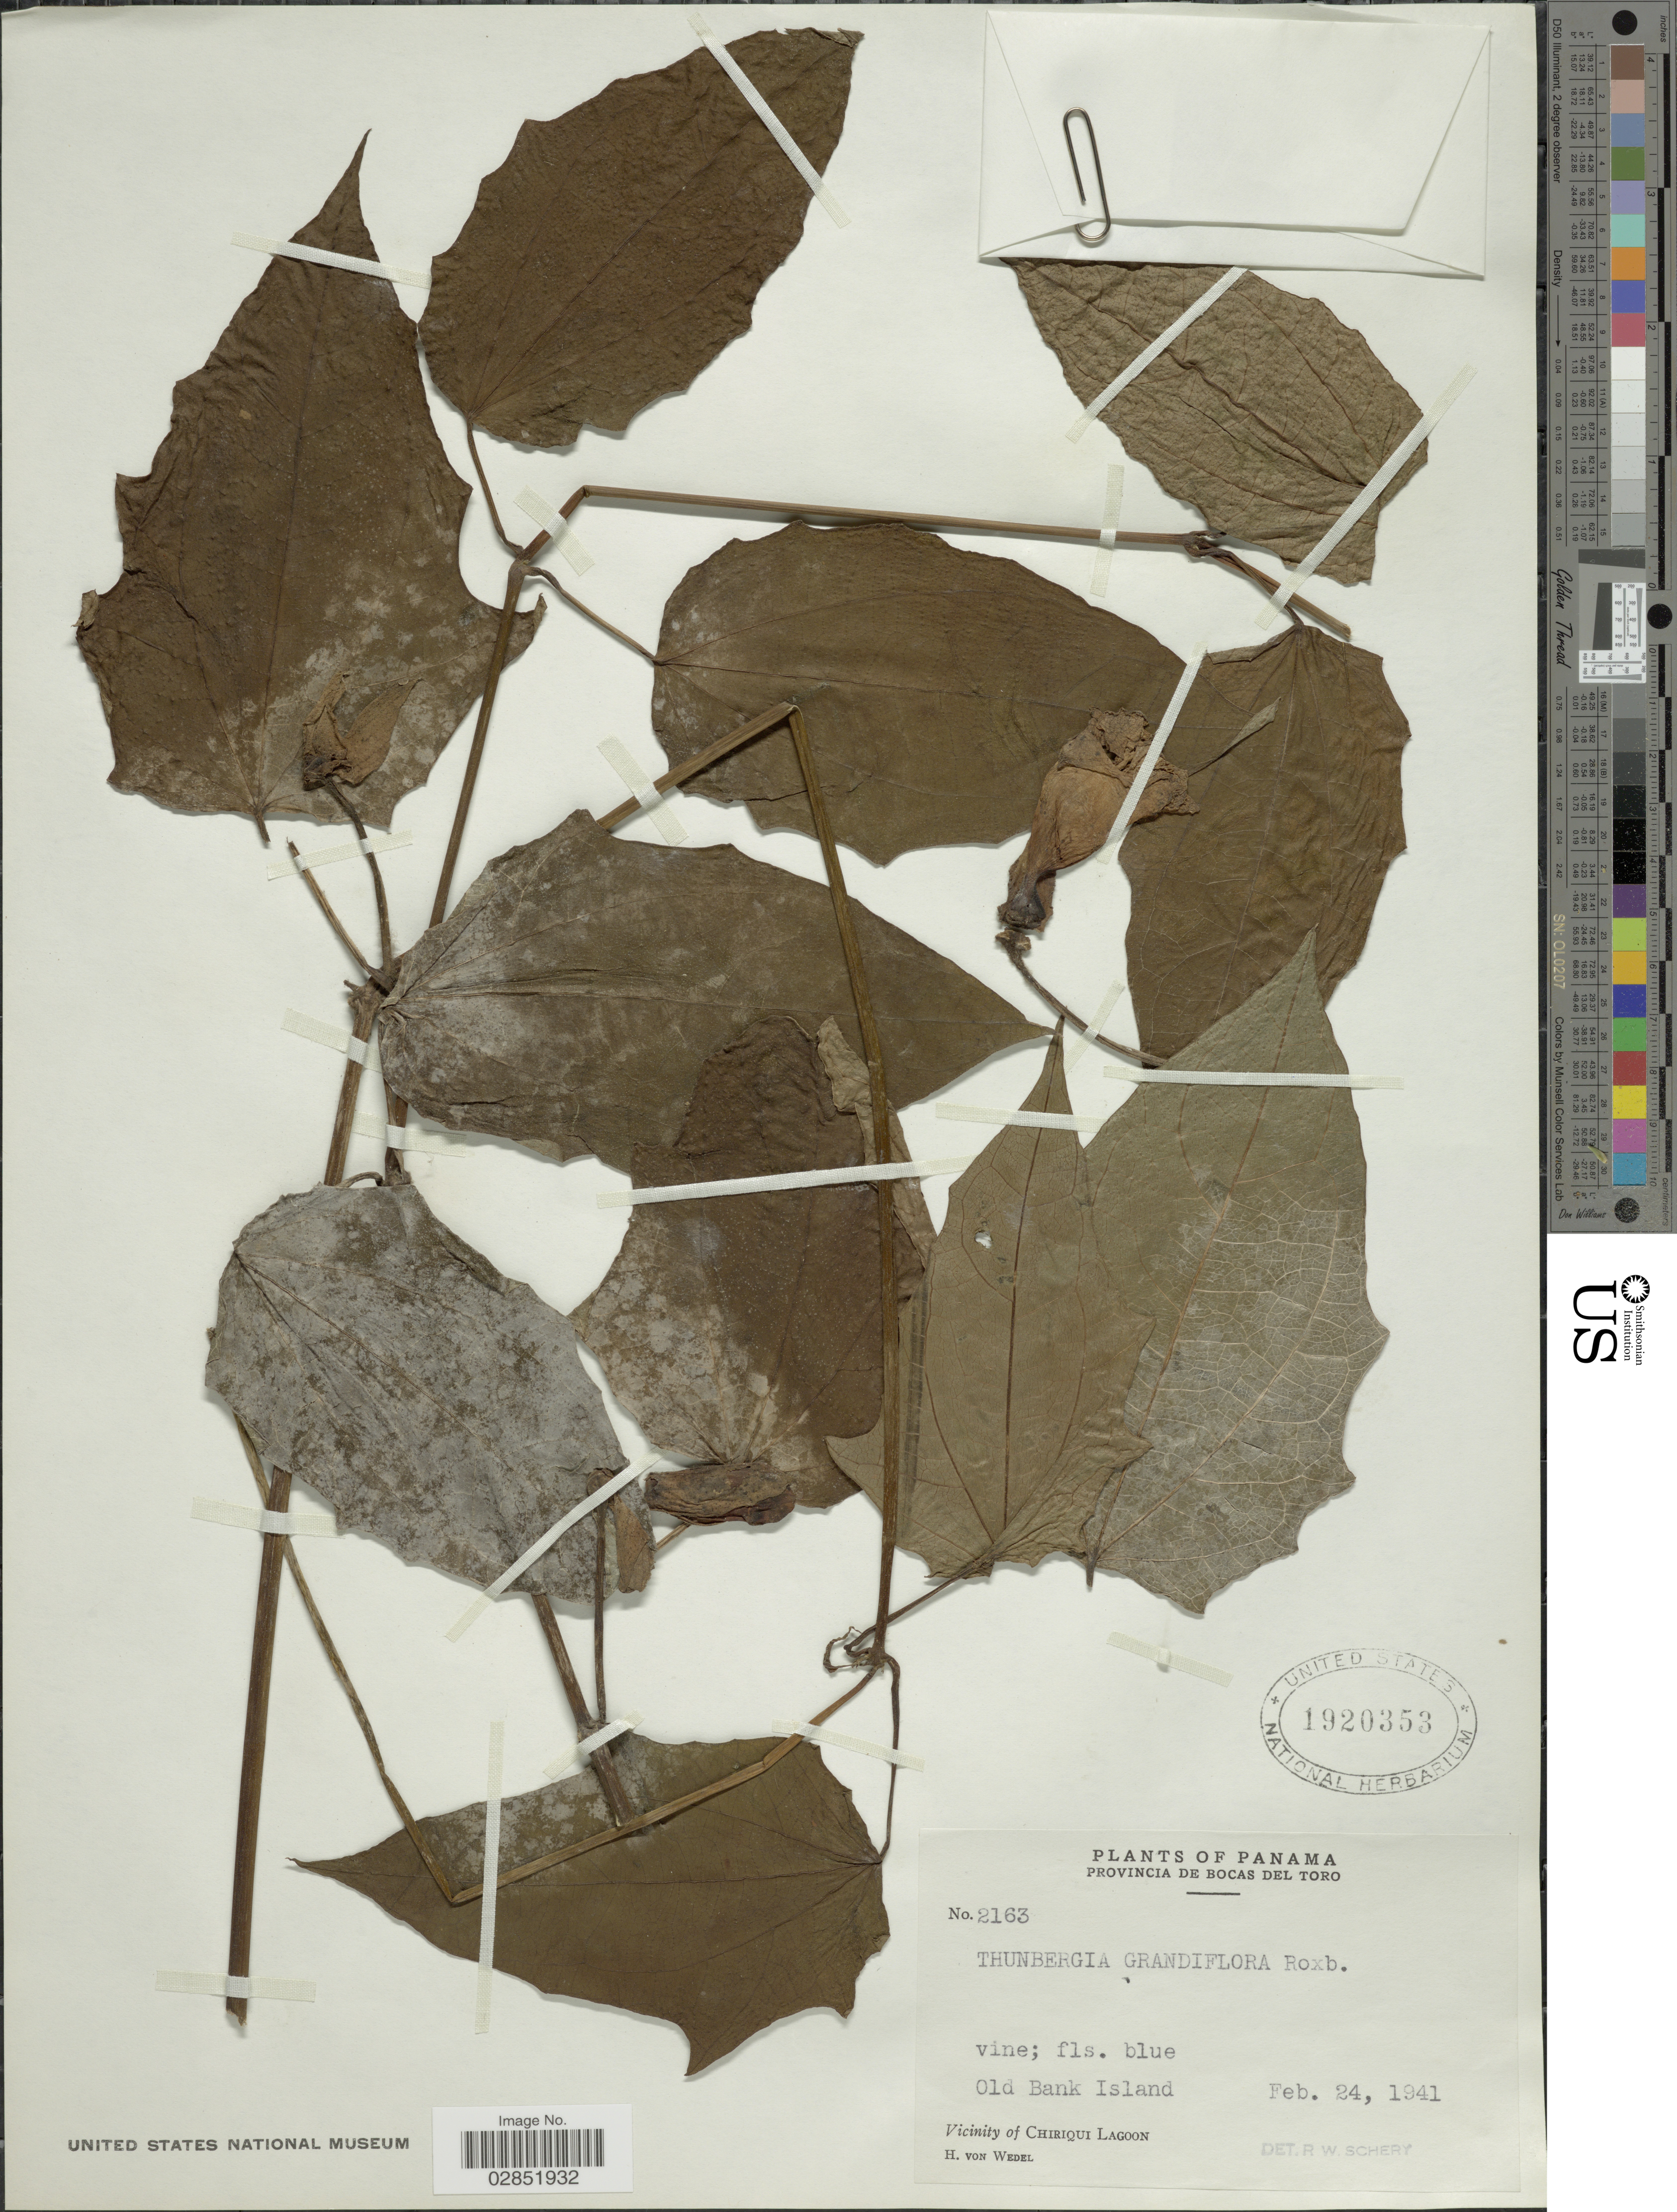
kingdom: Plantae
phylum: Tracheophyta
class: Magnoliopsida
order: Lamiales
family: Acanthaceae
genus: Thunbergia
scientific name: Thunbergia grandiflora 'Alba'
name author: (Roxb. ex Rottler) Roxb.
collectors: H. von Wedel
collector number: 2163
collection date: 1941-02-24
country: Panama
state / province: Bocas del Toro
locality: Old Bank Island. Vicinity of Chiriqui Lagoon.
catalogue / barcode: US 1920353